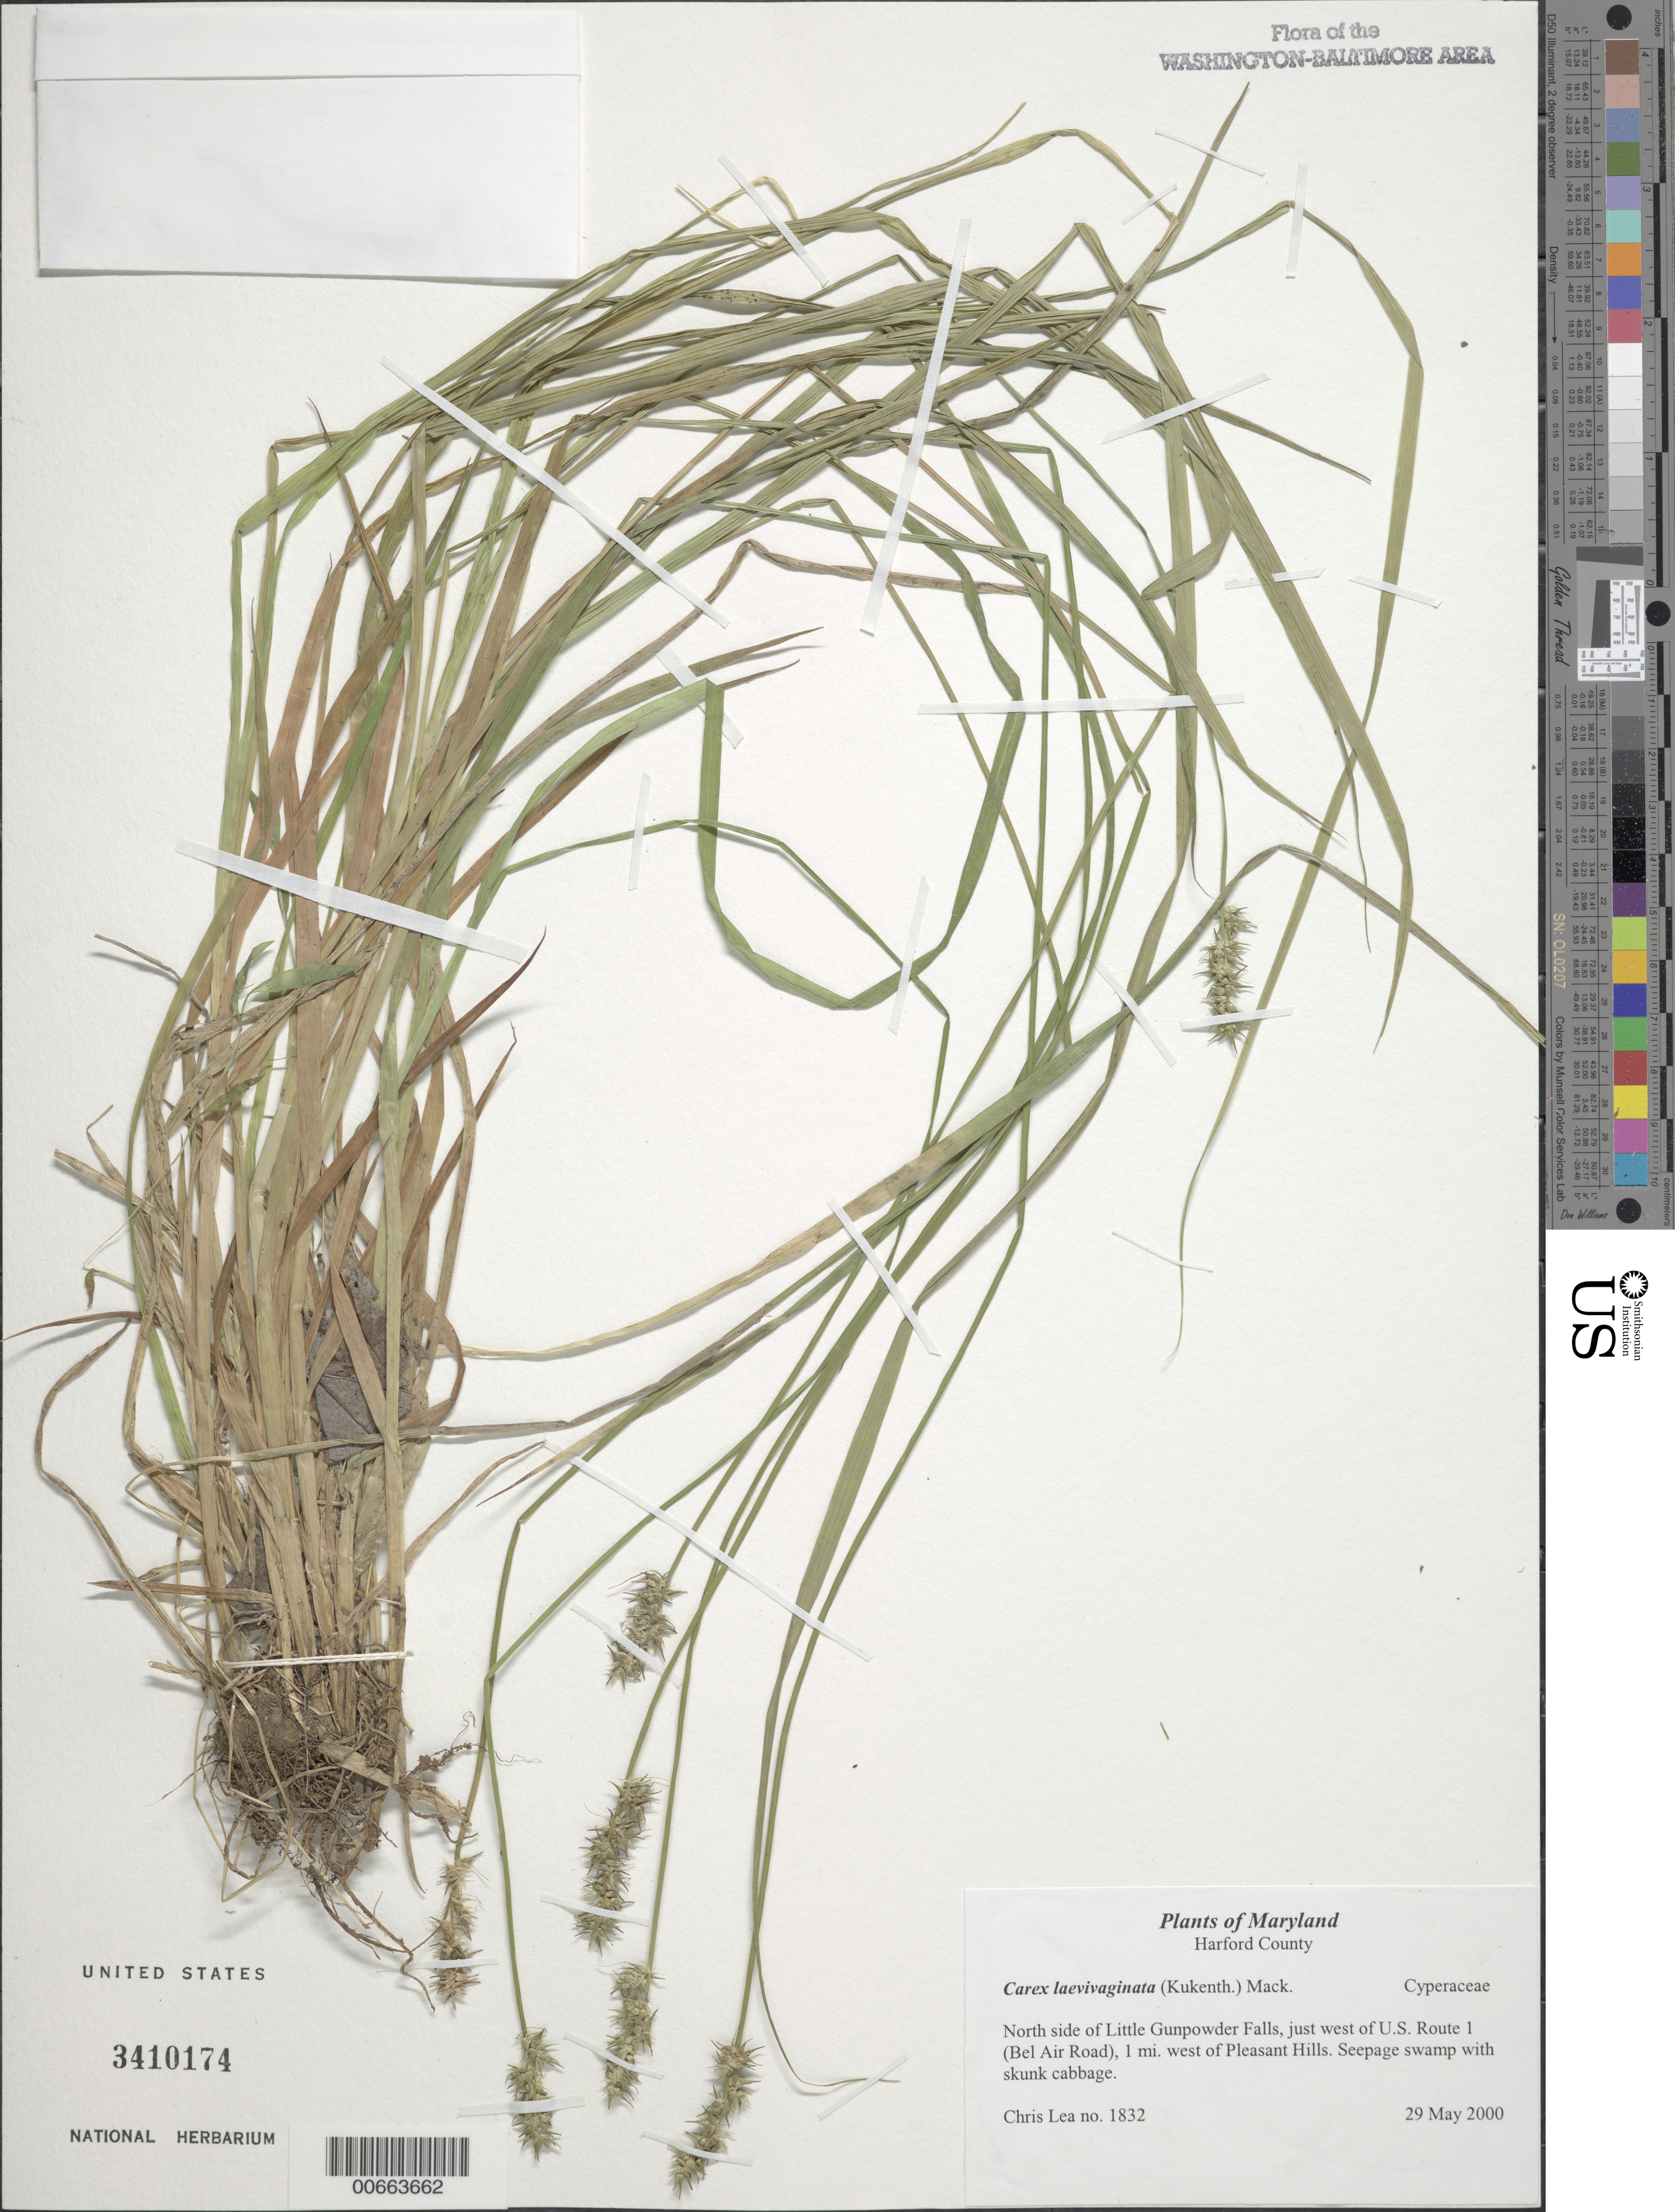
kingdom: Plantae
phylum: Tracheophyta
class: Liliopsida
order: Poales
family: Cyperaceae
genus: Carex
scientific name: Carex laevivaginata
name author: (Kük.) Mack.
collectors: C. Lea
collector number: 1832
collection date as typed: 29 May 2000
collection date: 2000-05-29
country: United States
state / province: Maryland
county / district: Harford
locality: North side of Little Gunpowder Falls, just west of U.S. Route 1 (Bel Air Road), 1 mi. west of Pleasant Hills.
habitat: Seepage swamp with skunk cabbage.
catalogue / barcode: US 3410174